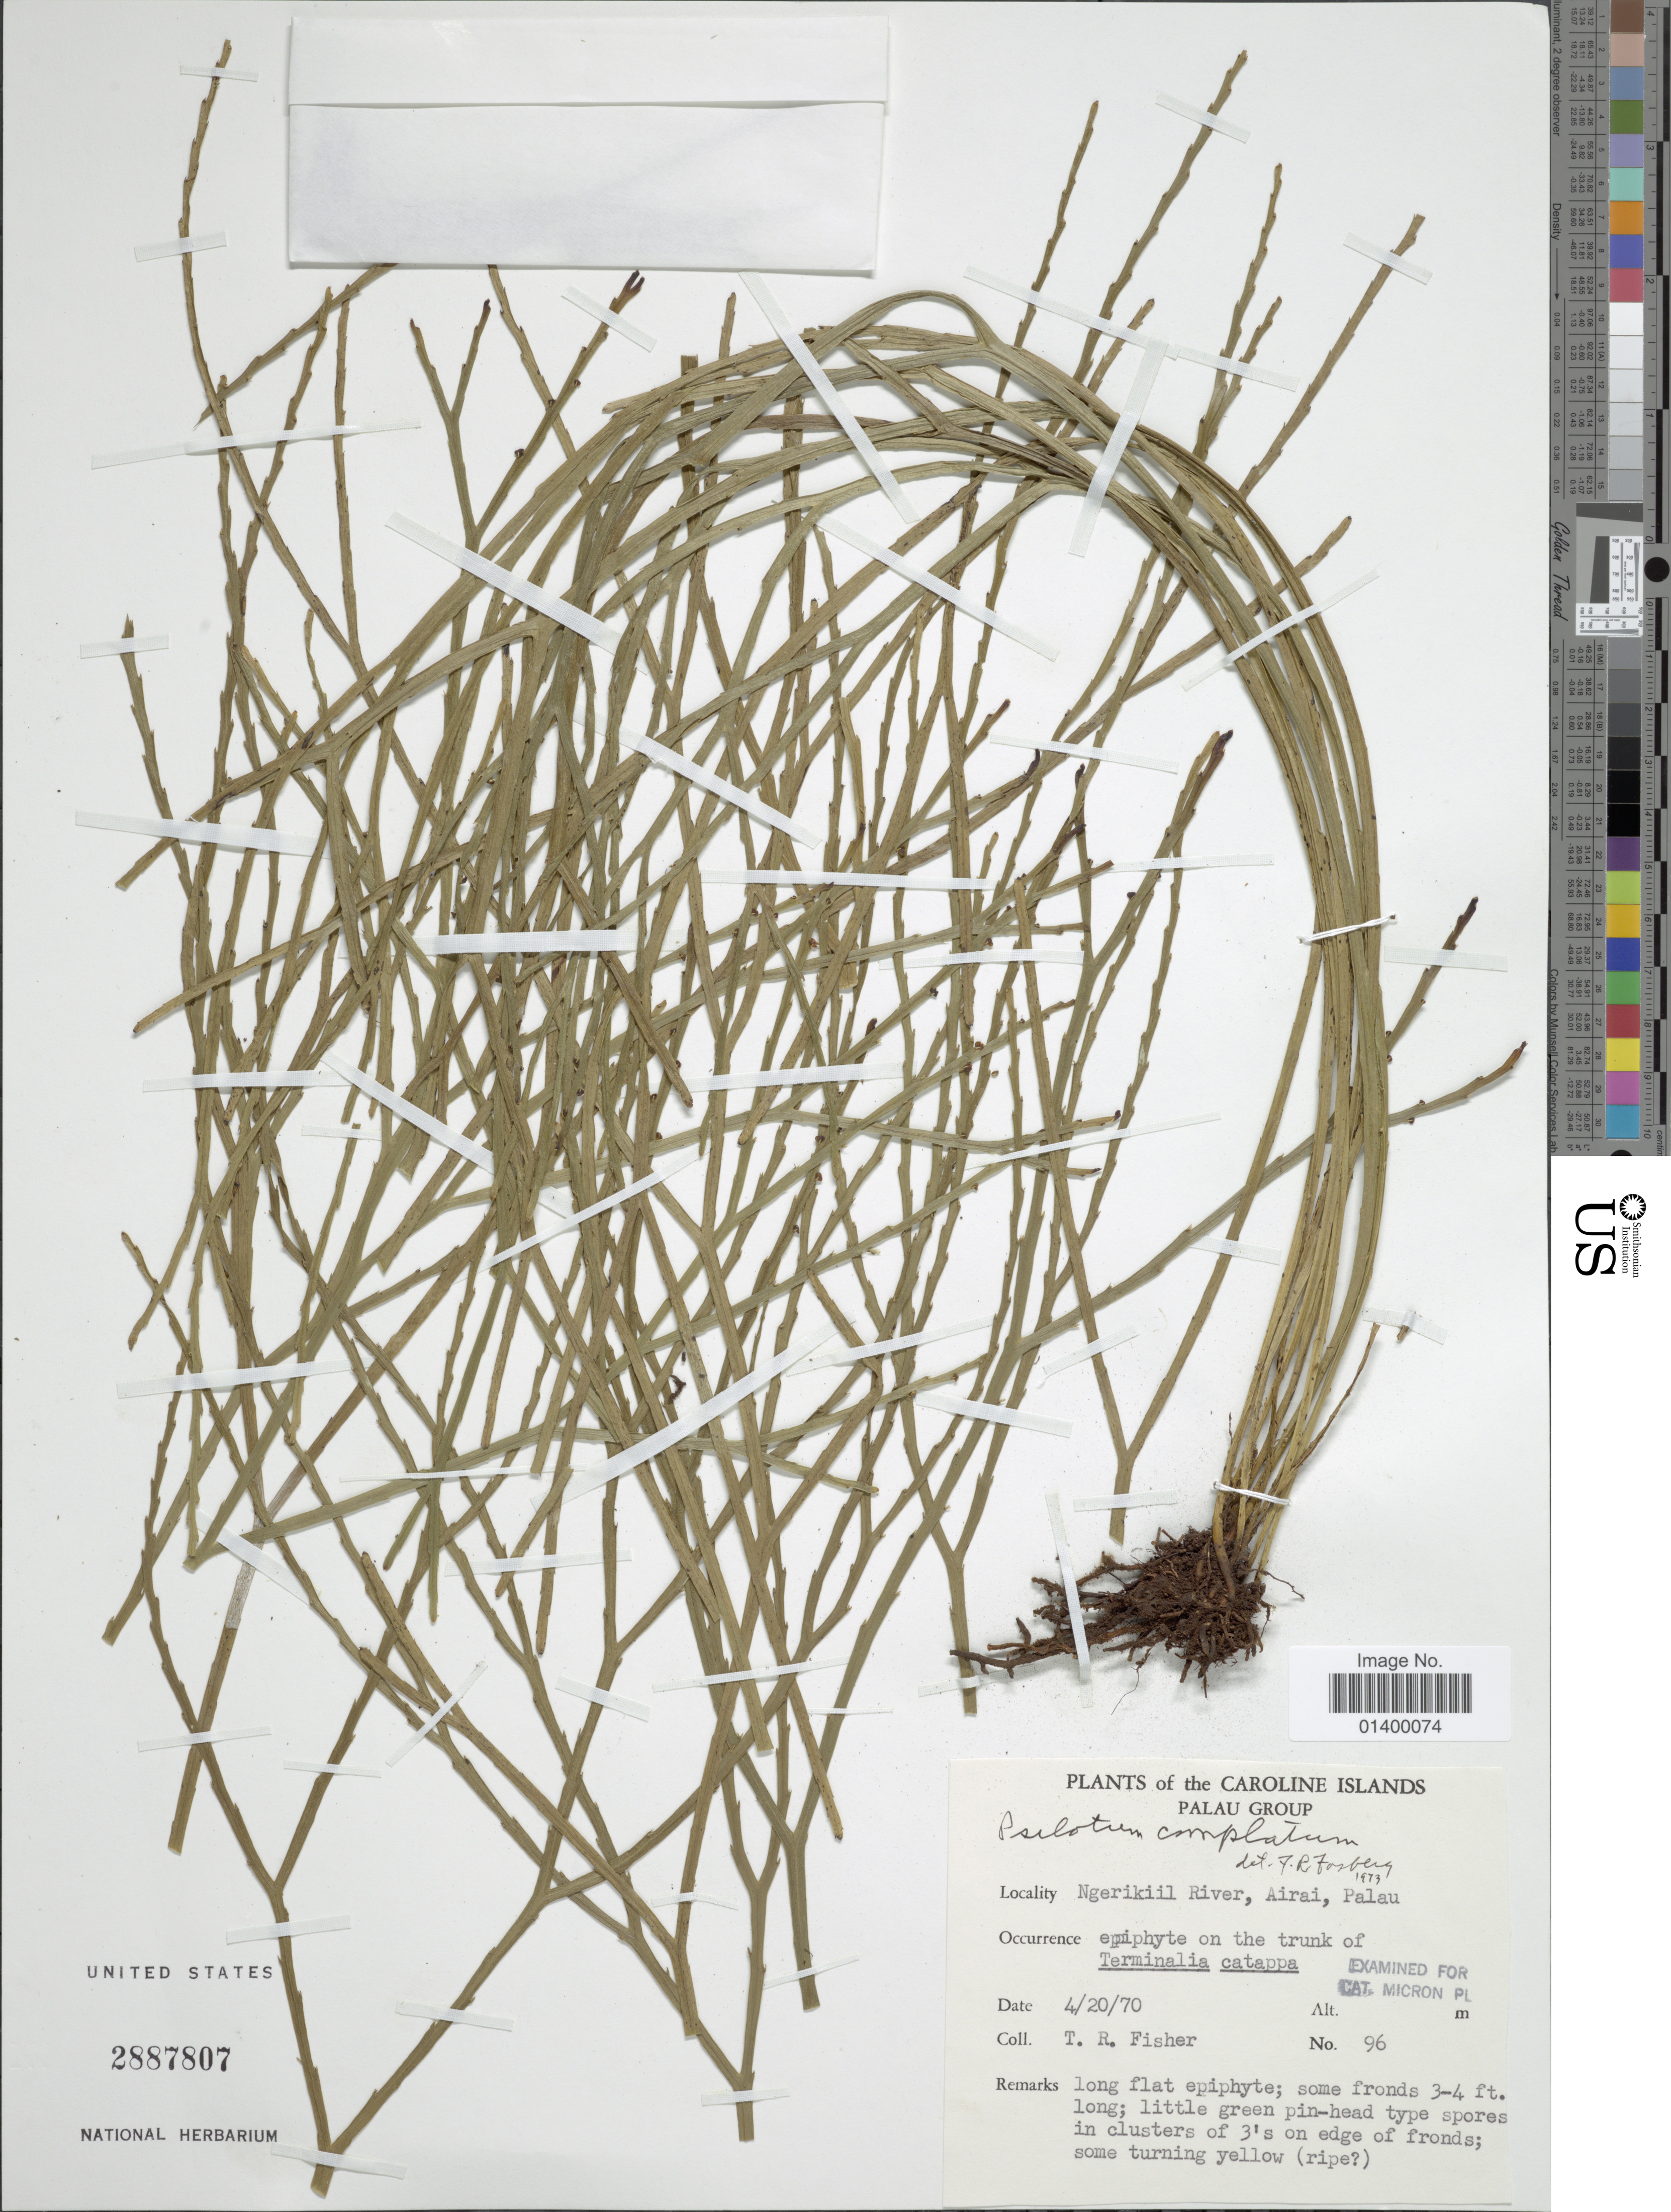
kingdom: Plantae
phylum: Tracheophyta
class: Polypodiopsida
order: Psilotales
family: Psilotaceae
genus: Psilotum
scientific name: Psilotum complanatum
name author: Sw.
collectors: T. R. Fisher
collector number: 96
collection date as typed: Transcribed d/m/y: 20/4/70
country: Palau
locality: Palau Group, Ngerikiil River, Airai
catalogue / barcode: US 2887807